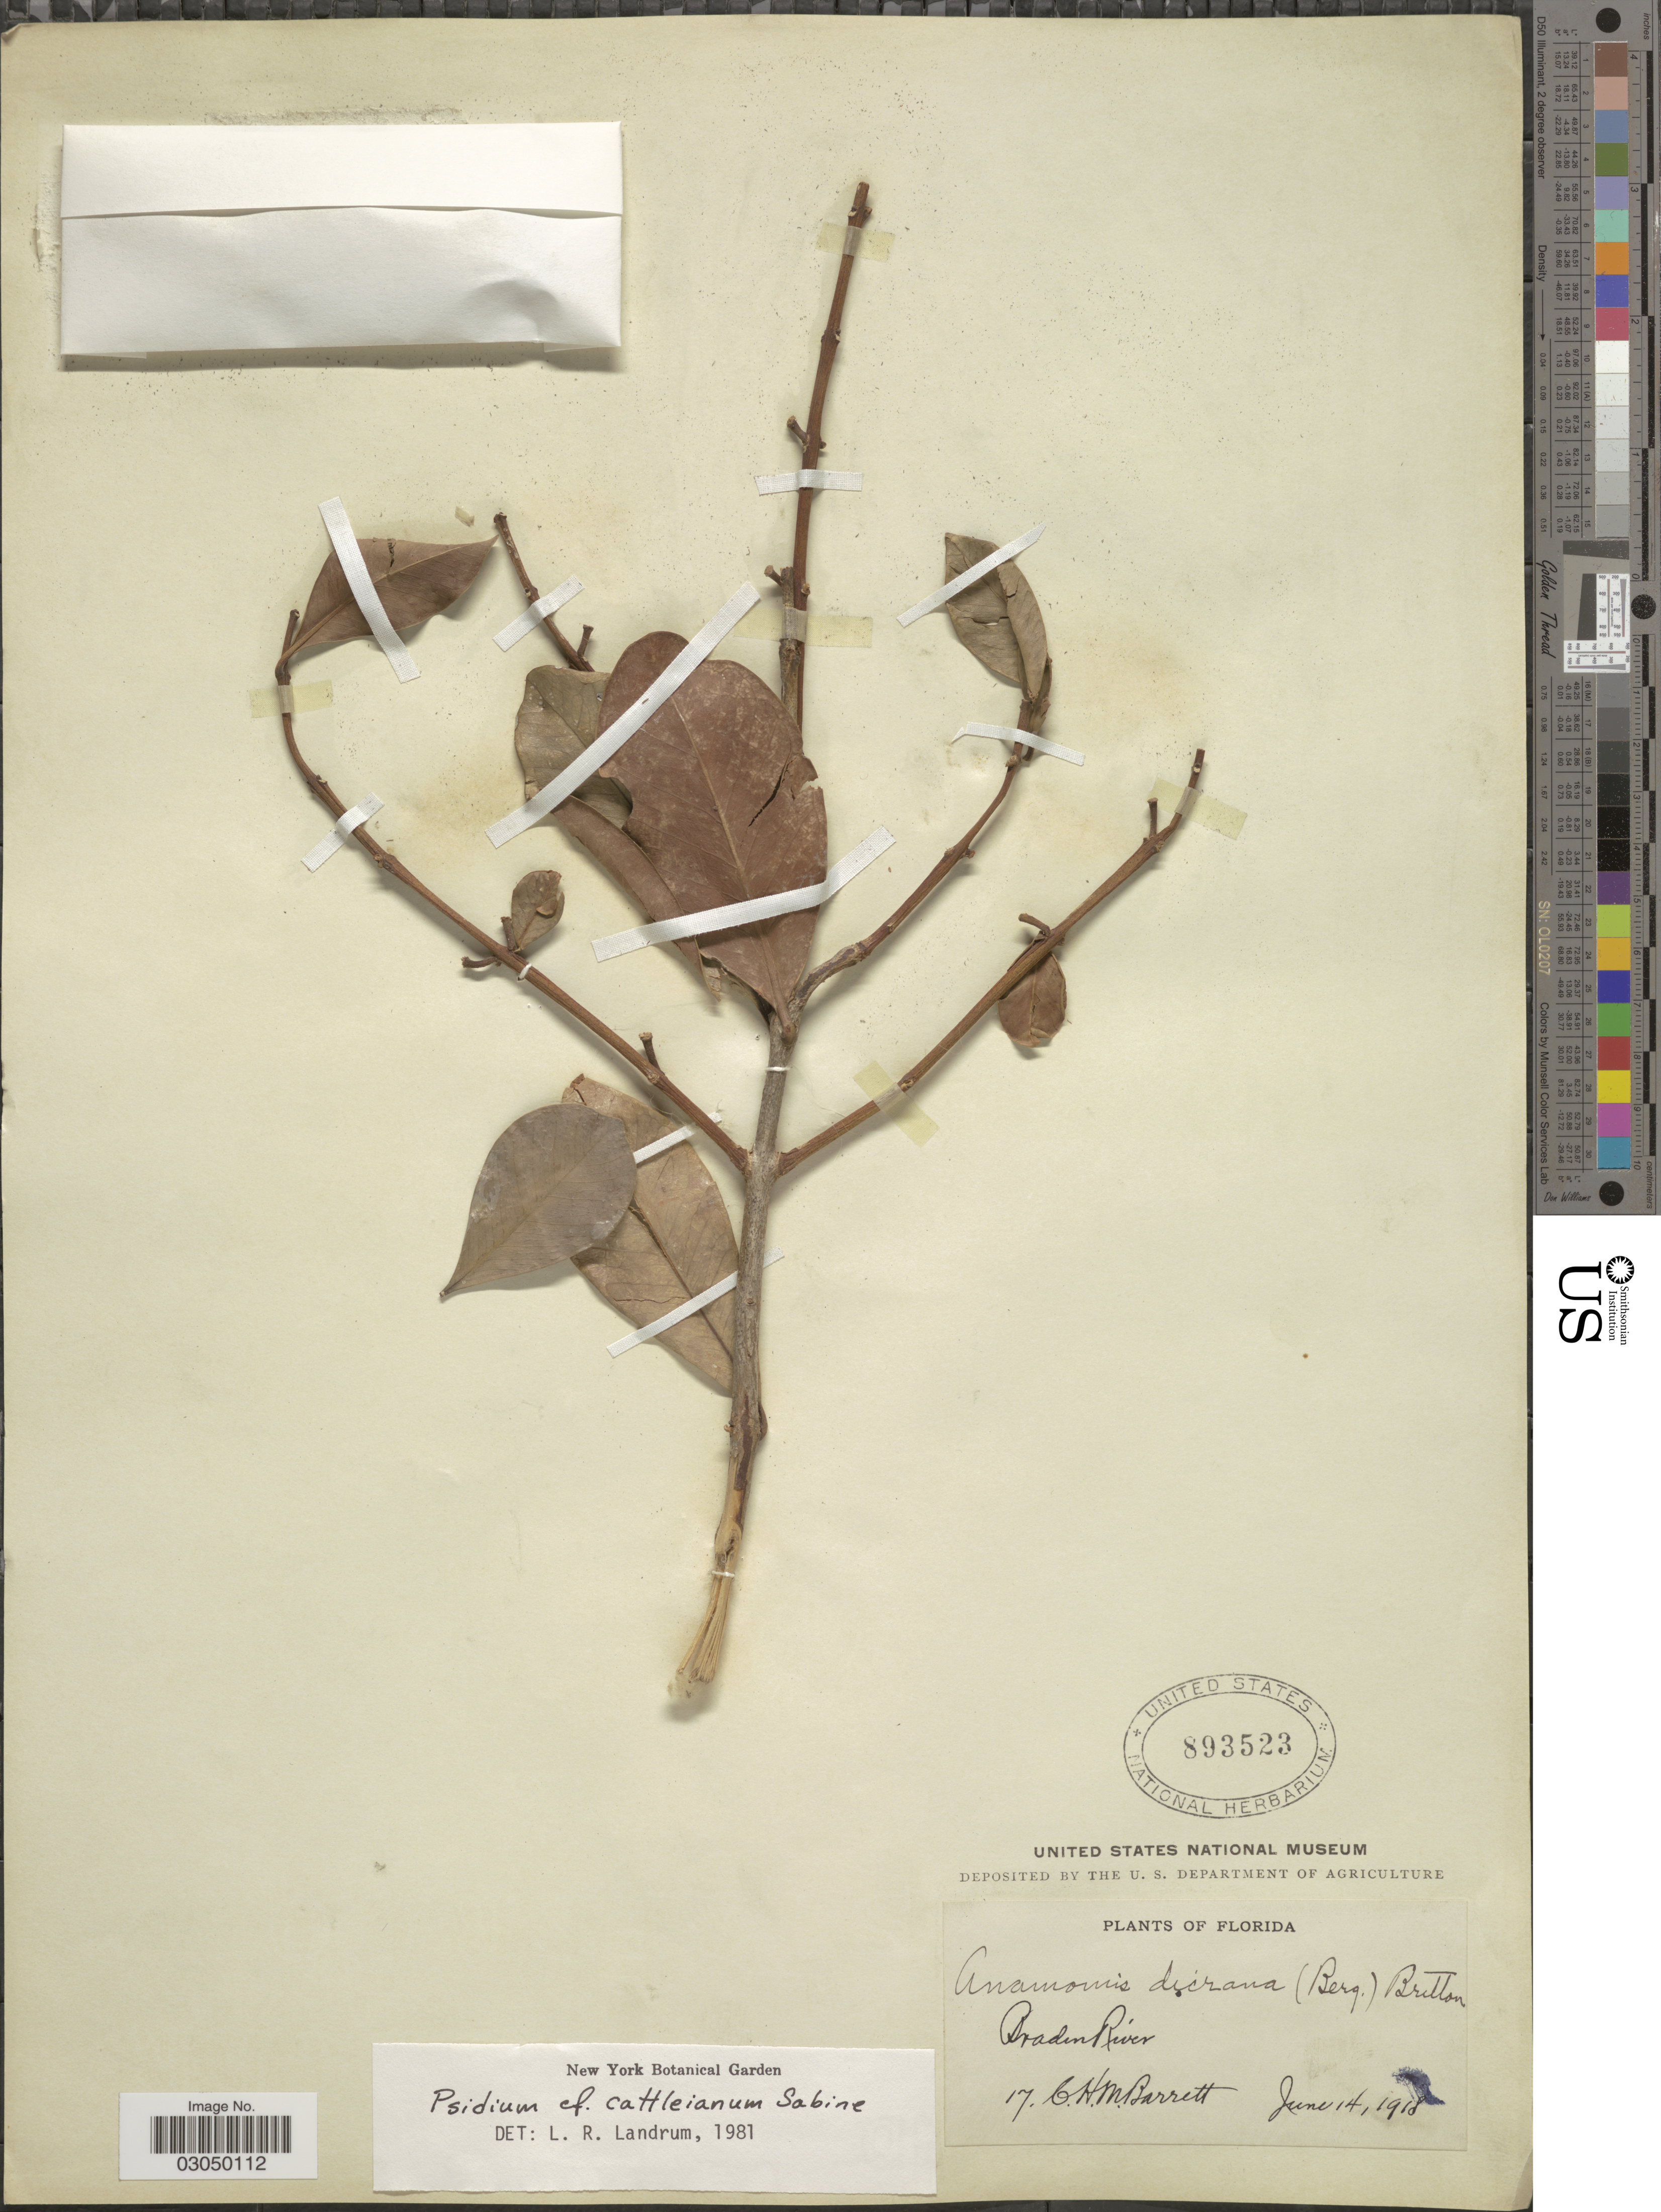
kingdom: Plantae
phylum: Tracheophyta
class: Magnoliopsida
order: Myrtales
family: Myrtaceae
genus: Psidium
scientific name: Psidium cattleyanum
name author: Sabine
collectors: C. Barrett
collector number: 17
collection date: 1918-06-14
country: United States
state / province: Florida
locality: Braden River.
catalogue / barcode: US 893523